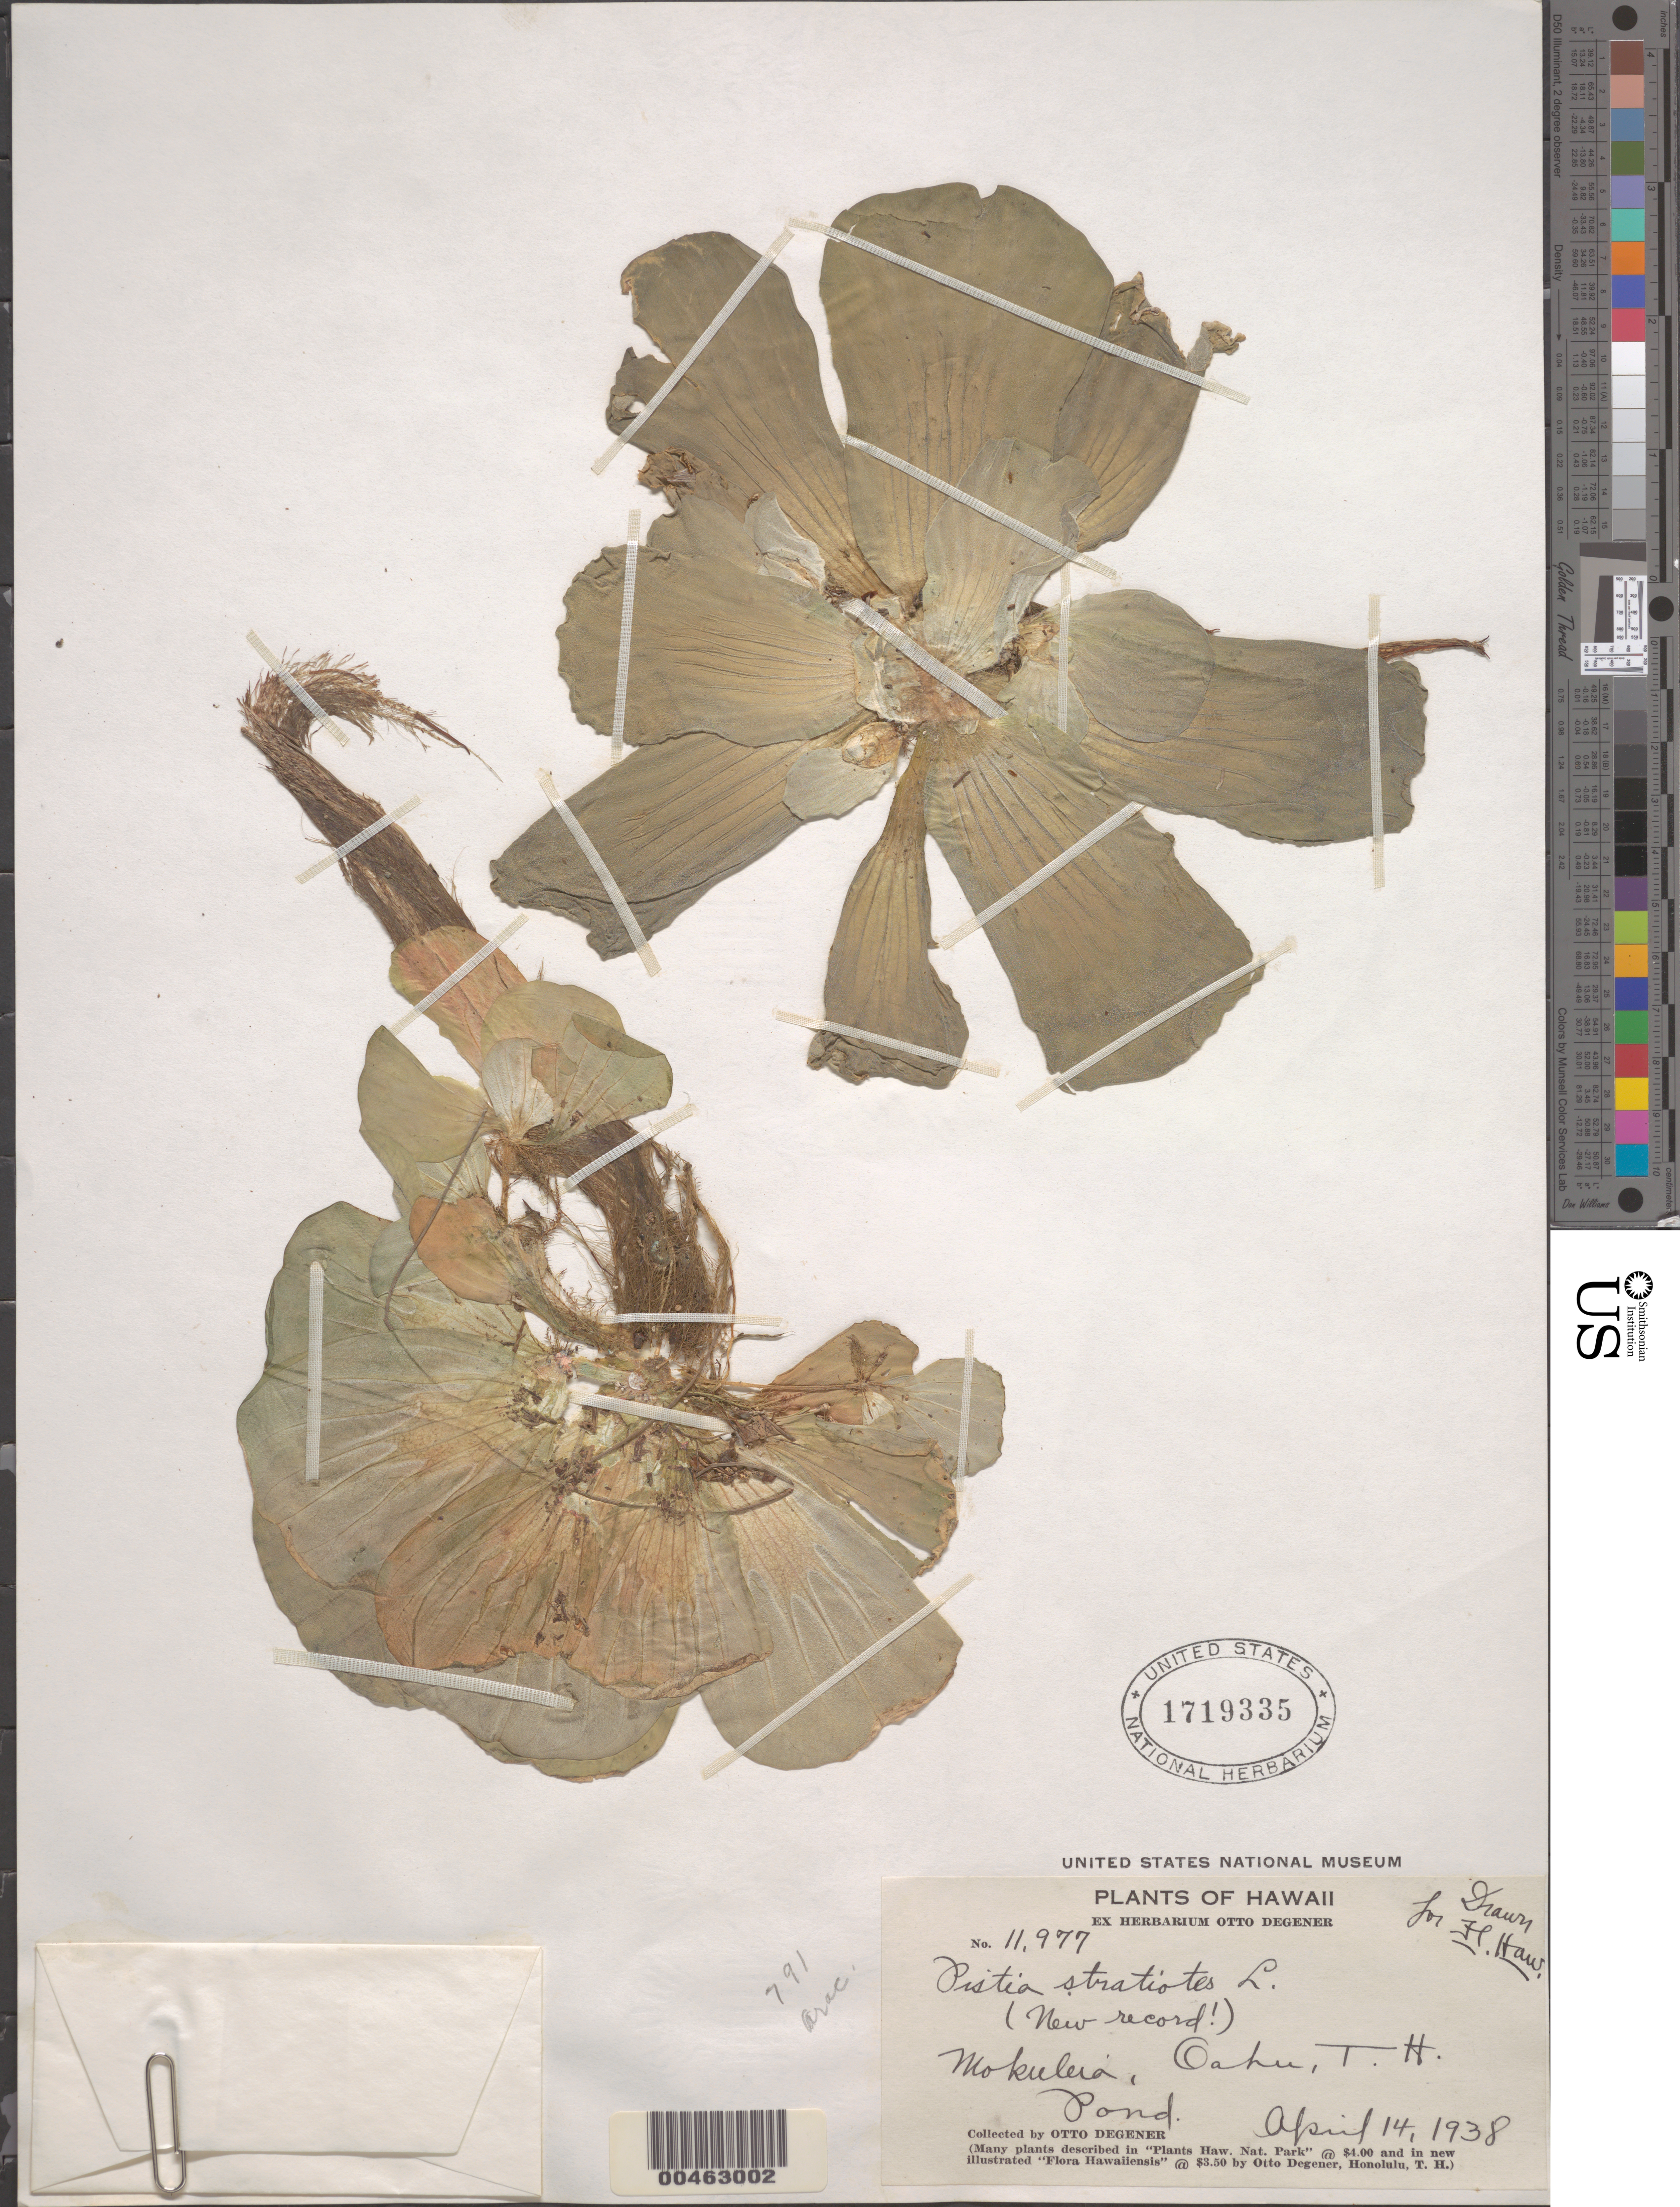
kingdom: Plantae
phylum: Tracheophyta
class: Liliopsida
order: Alismatales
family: Araceae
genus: Pistia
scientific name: Pistia stratiotes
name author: L.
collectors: O. Degener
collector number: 11977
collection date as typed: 14 Apr 1938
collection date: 1938-04-14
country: United States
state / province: Hawaii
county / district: Honolulu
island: Oahu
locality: Mokuleia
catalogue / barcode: US 1719335